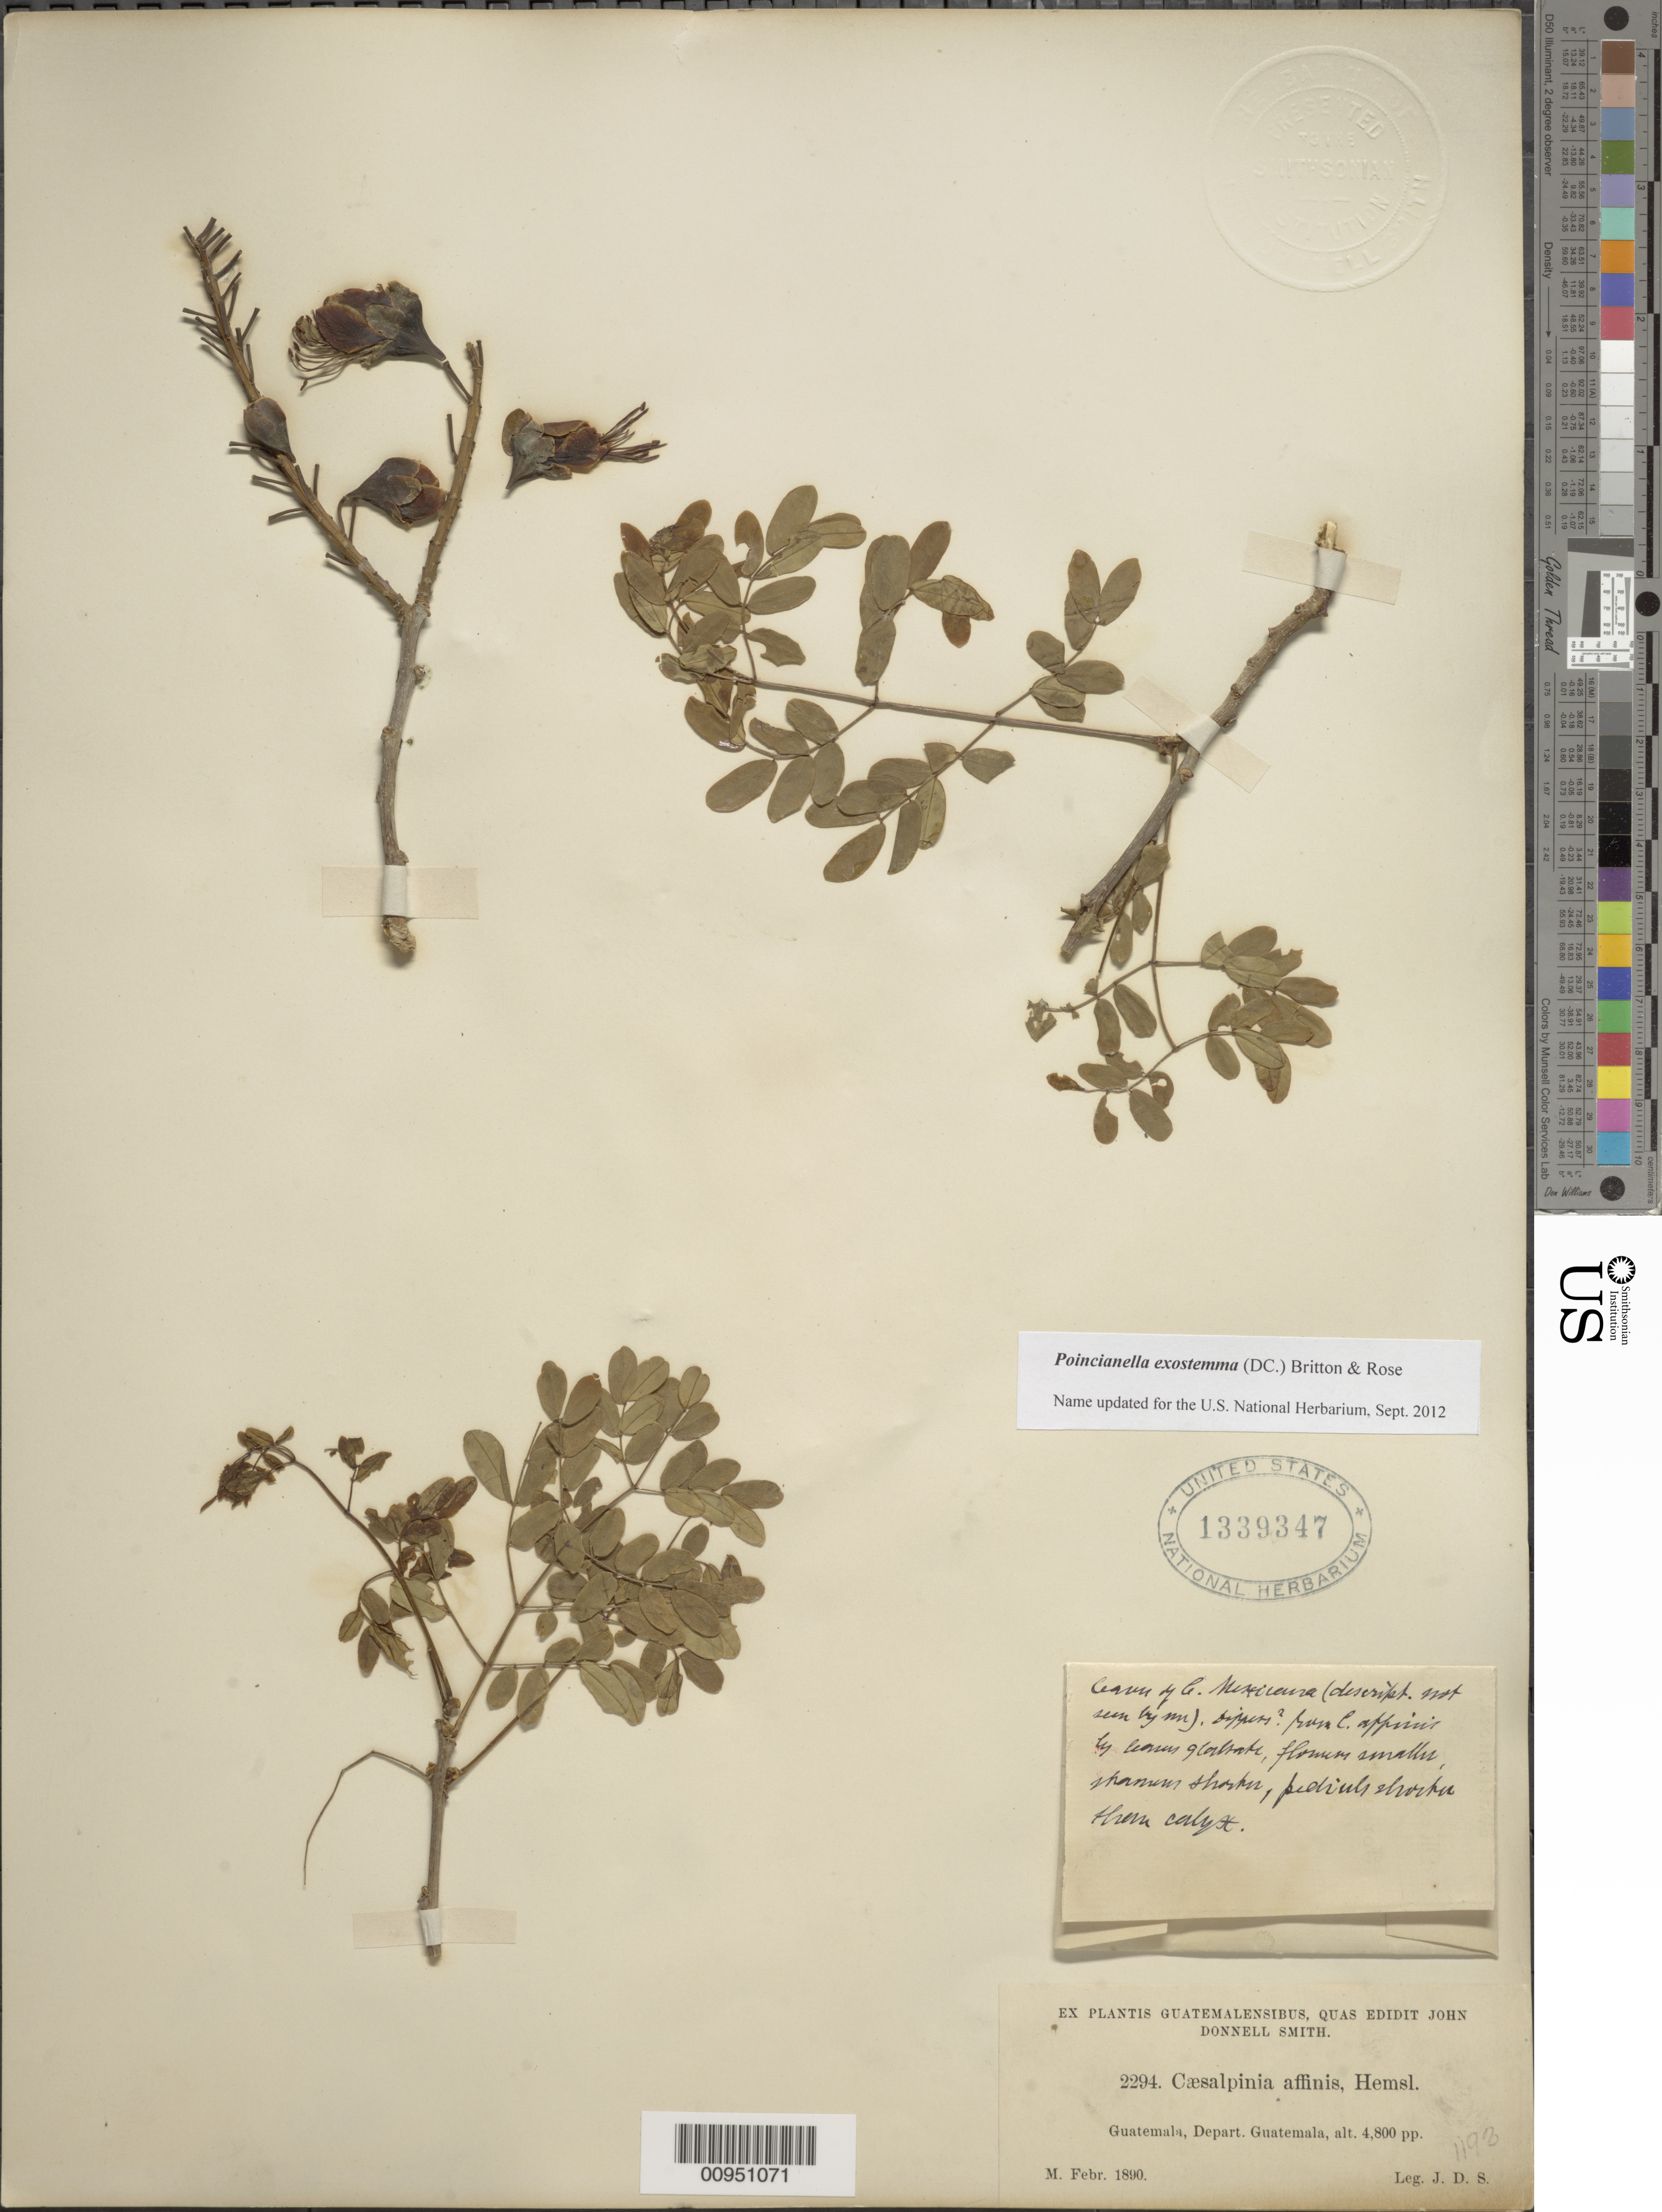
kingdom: Plantae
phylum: Tracheophyta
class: Magnoliopsida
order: Fabales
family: Fabaceae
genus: Erythrostemon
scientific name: Erythrostemon exostemma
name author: (Moc. & Sessé ex DC.) Gagnon & G.P. Lewis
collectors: J. Donnell Smith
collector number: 2294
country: Guatemala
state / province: Guatemala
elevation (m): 1463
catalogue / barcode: US 1339347